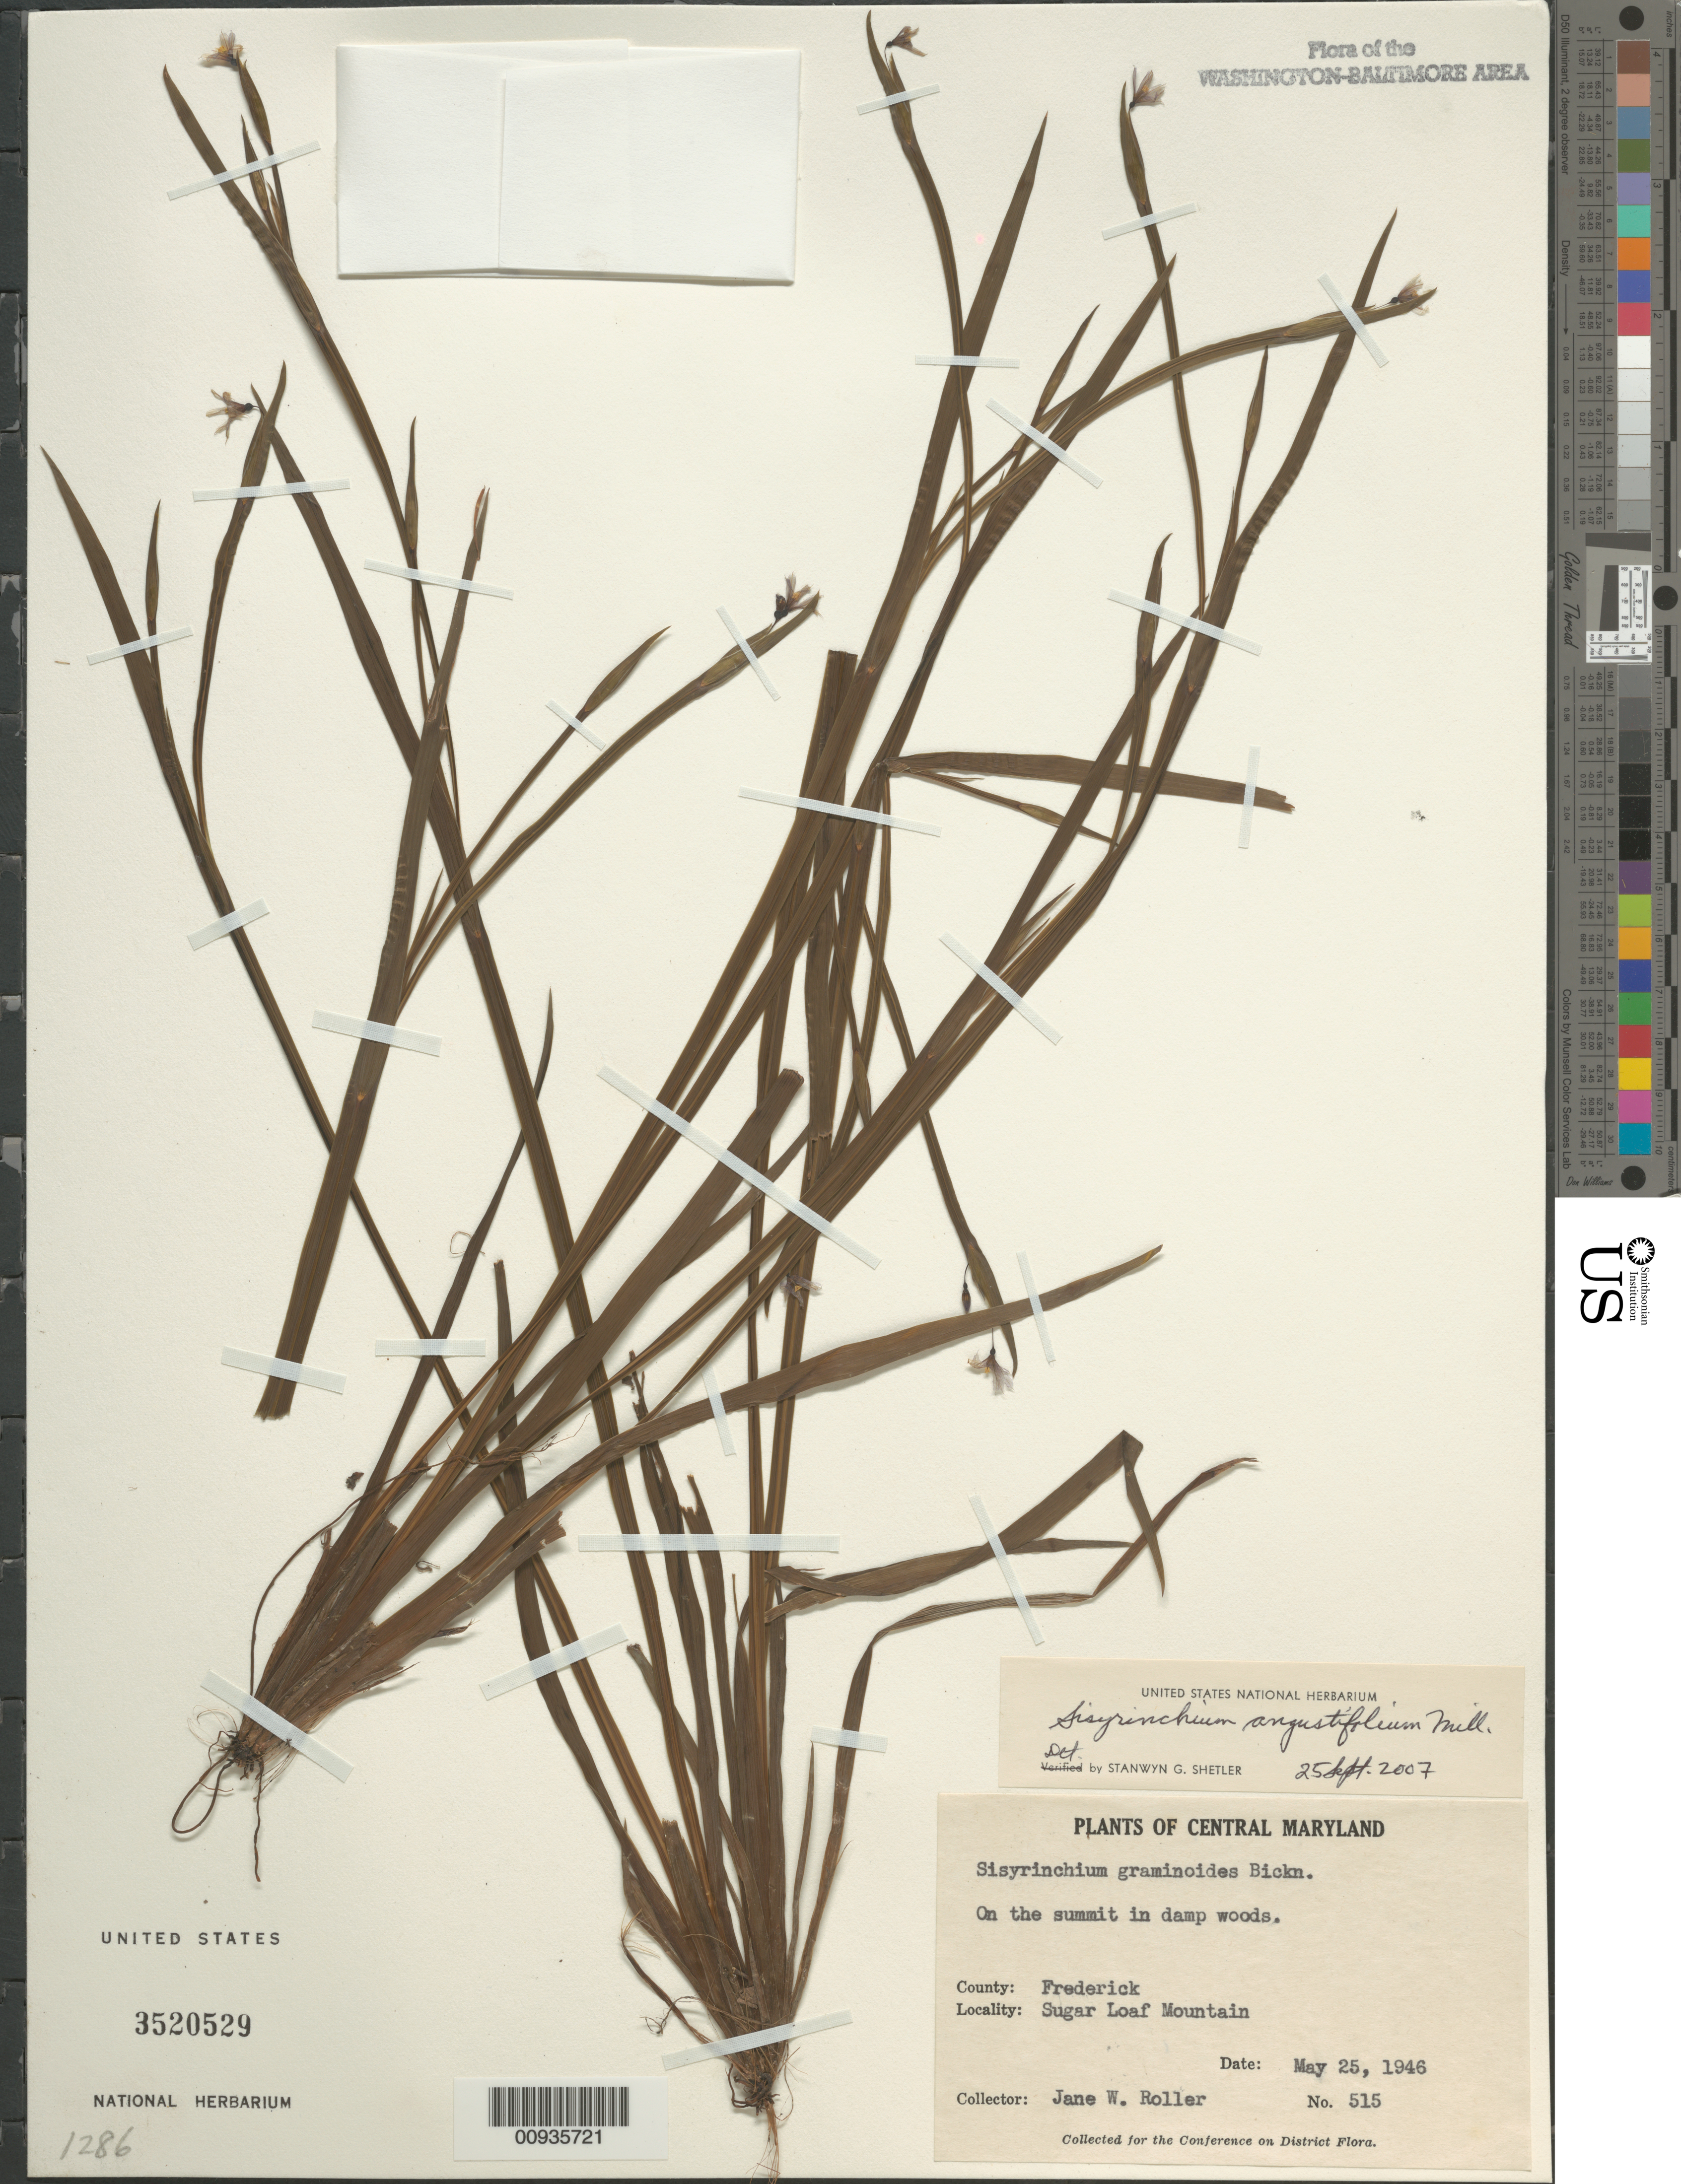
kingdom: Plantae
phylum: Tracheophyta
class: Liliopsida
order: Asparagales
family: Iridaceae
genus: Sisyrinchium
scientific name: Sisyrinchium angustifolium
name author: Mill.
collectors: J. W. Roller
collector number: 515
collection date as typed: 25 May 1946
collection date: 1946-05-25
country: United States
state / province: Maryland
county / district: Frederick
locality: Sugar Loaf Mountain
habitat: On the summit in damp woods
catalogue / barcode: US 3520529